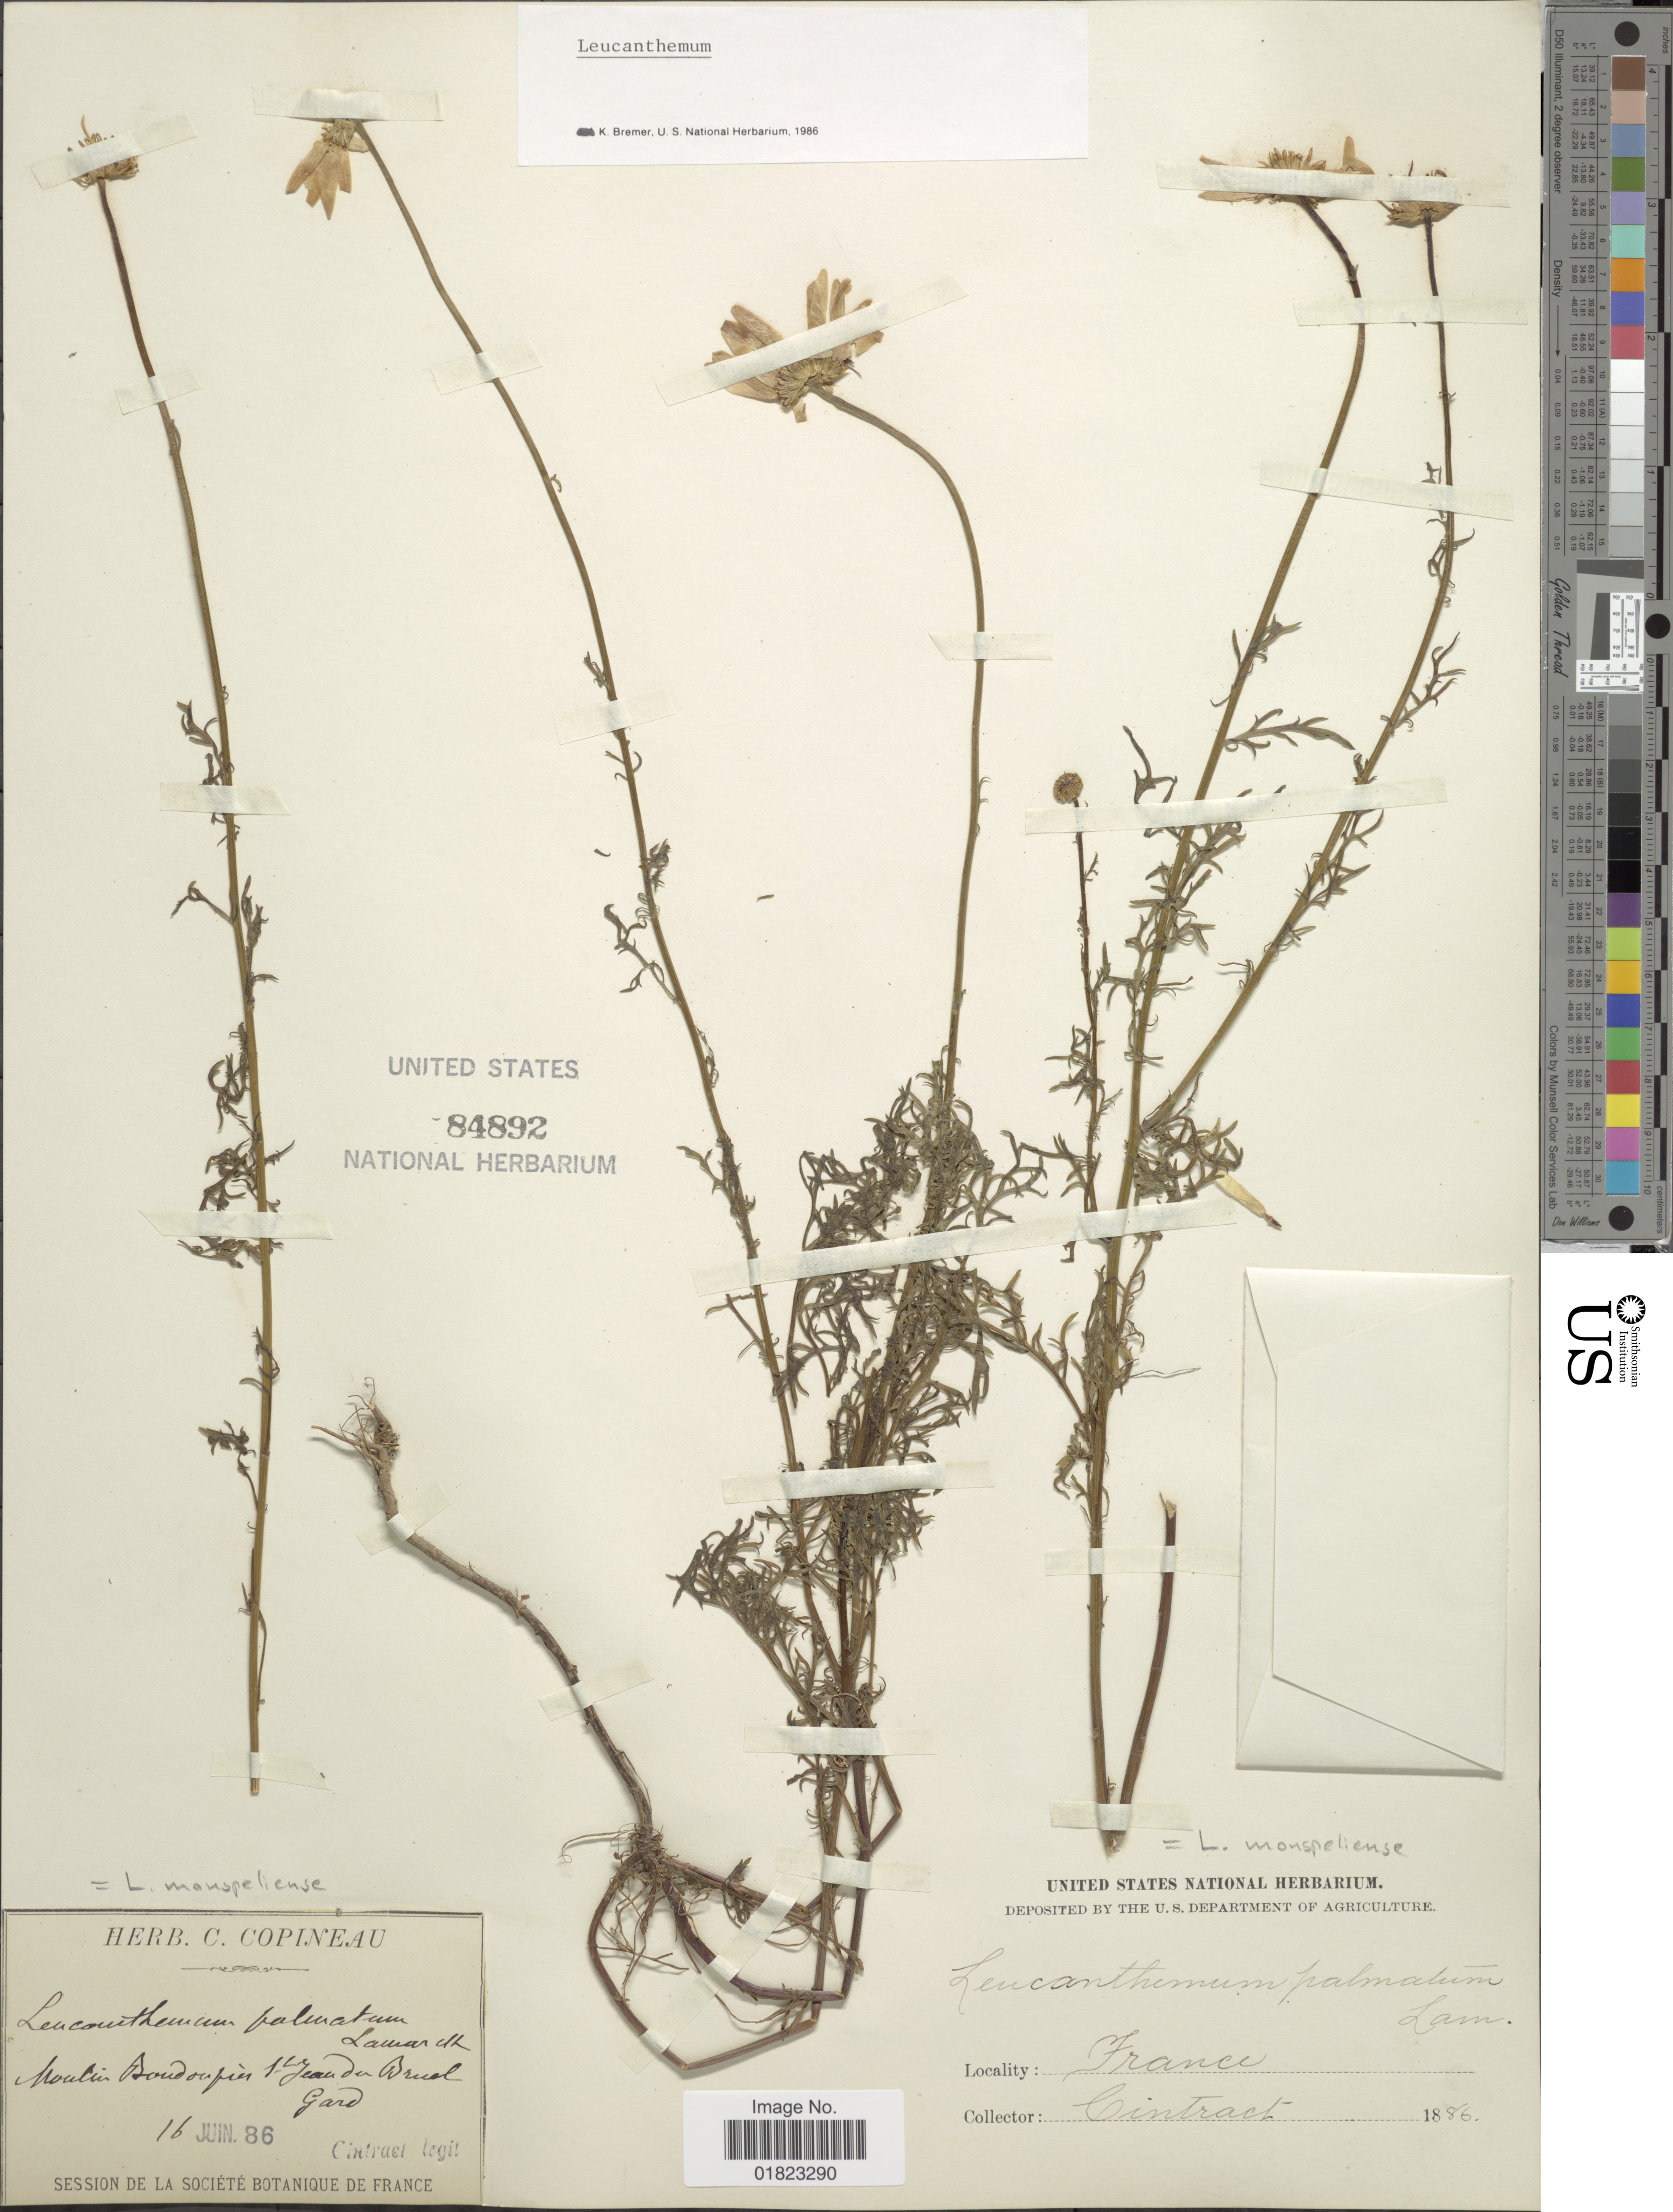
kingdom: Plantae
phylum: Tracheophyta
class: Magnoliopsida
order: Asterales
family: Asteraceae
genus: Matricaria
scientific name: Matricaria recutita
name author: L.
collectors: Cintract, --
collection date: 1886-06-16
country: France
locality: Moulin Bondon près St. Jean du Bruel, Gard.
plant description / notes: Corrected "Moutin Boudonpin, St. Jean Den Bruel Gard" to "Moulin Bondon près St. Jean du Bruel, Gard."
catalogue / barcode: US 84892